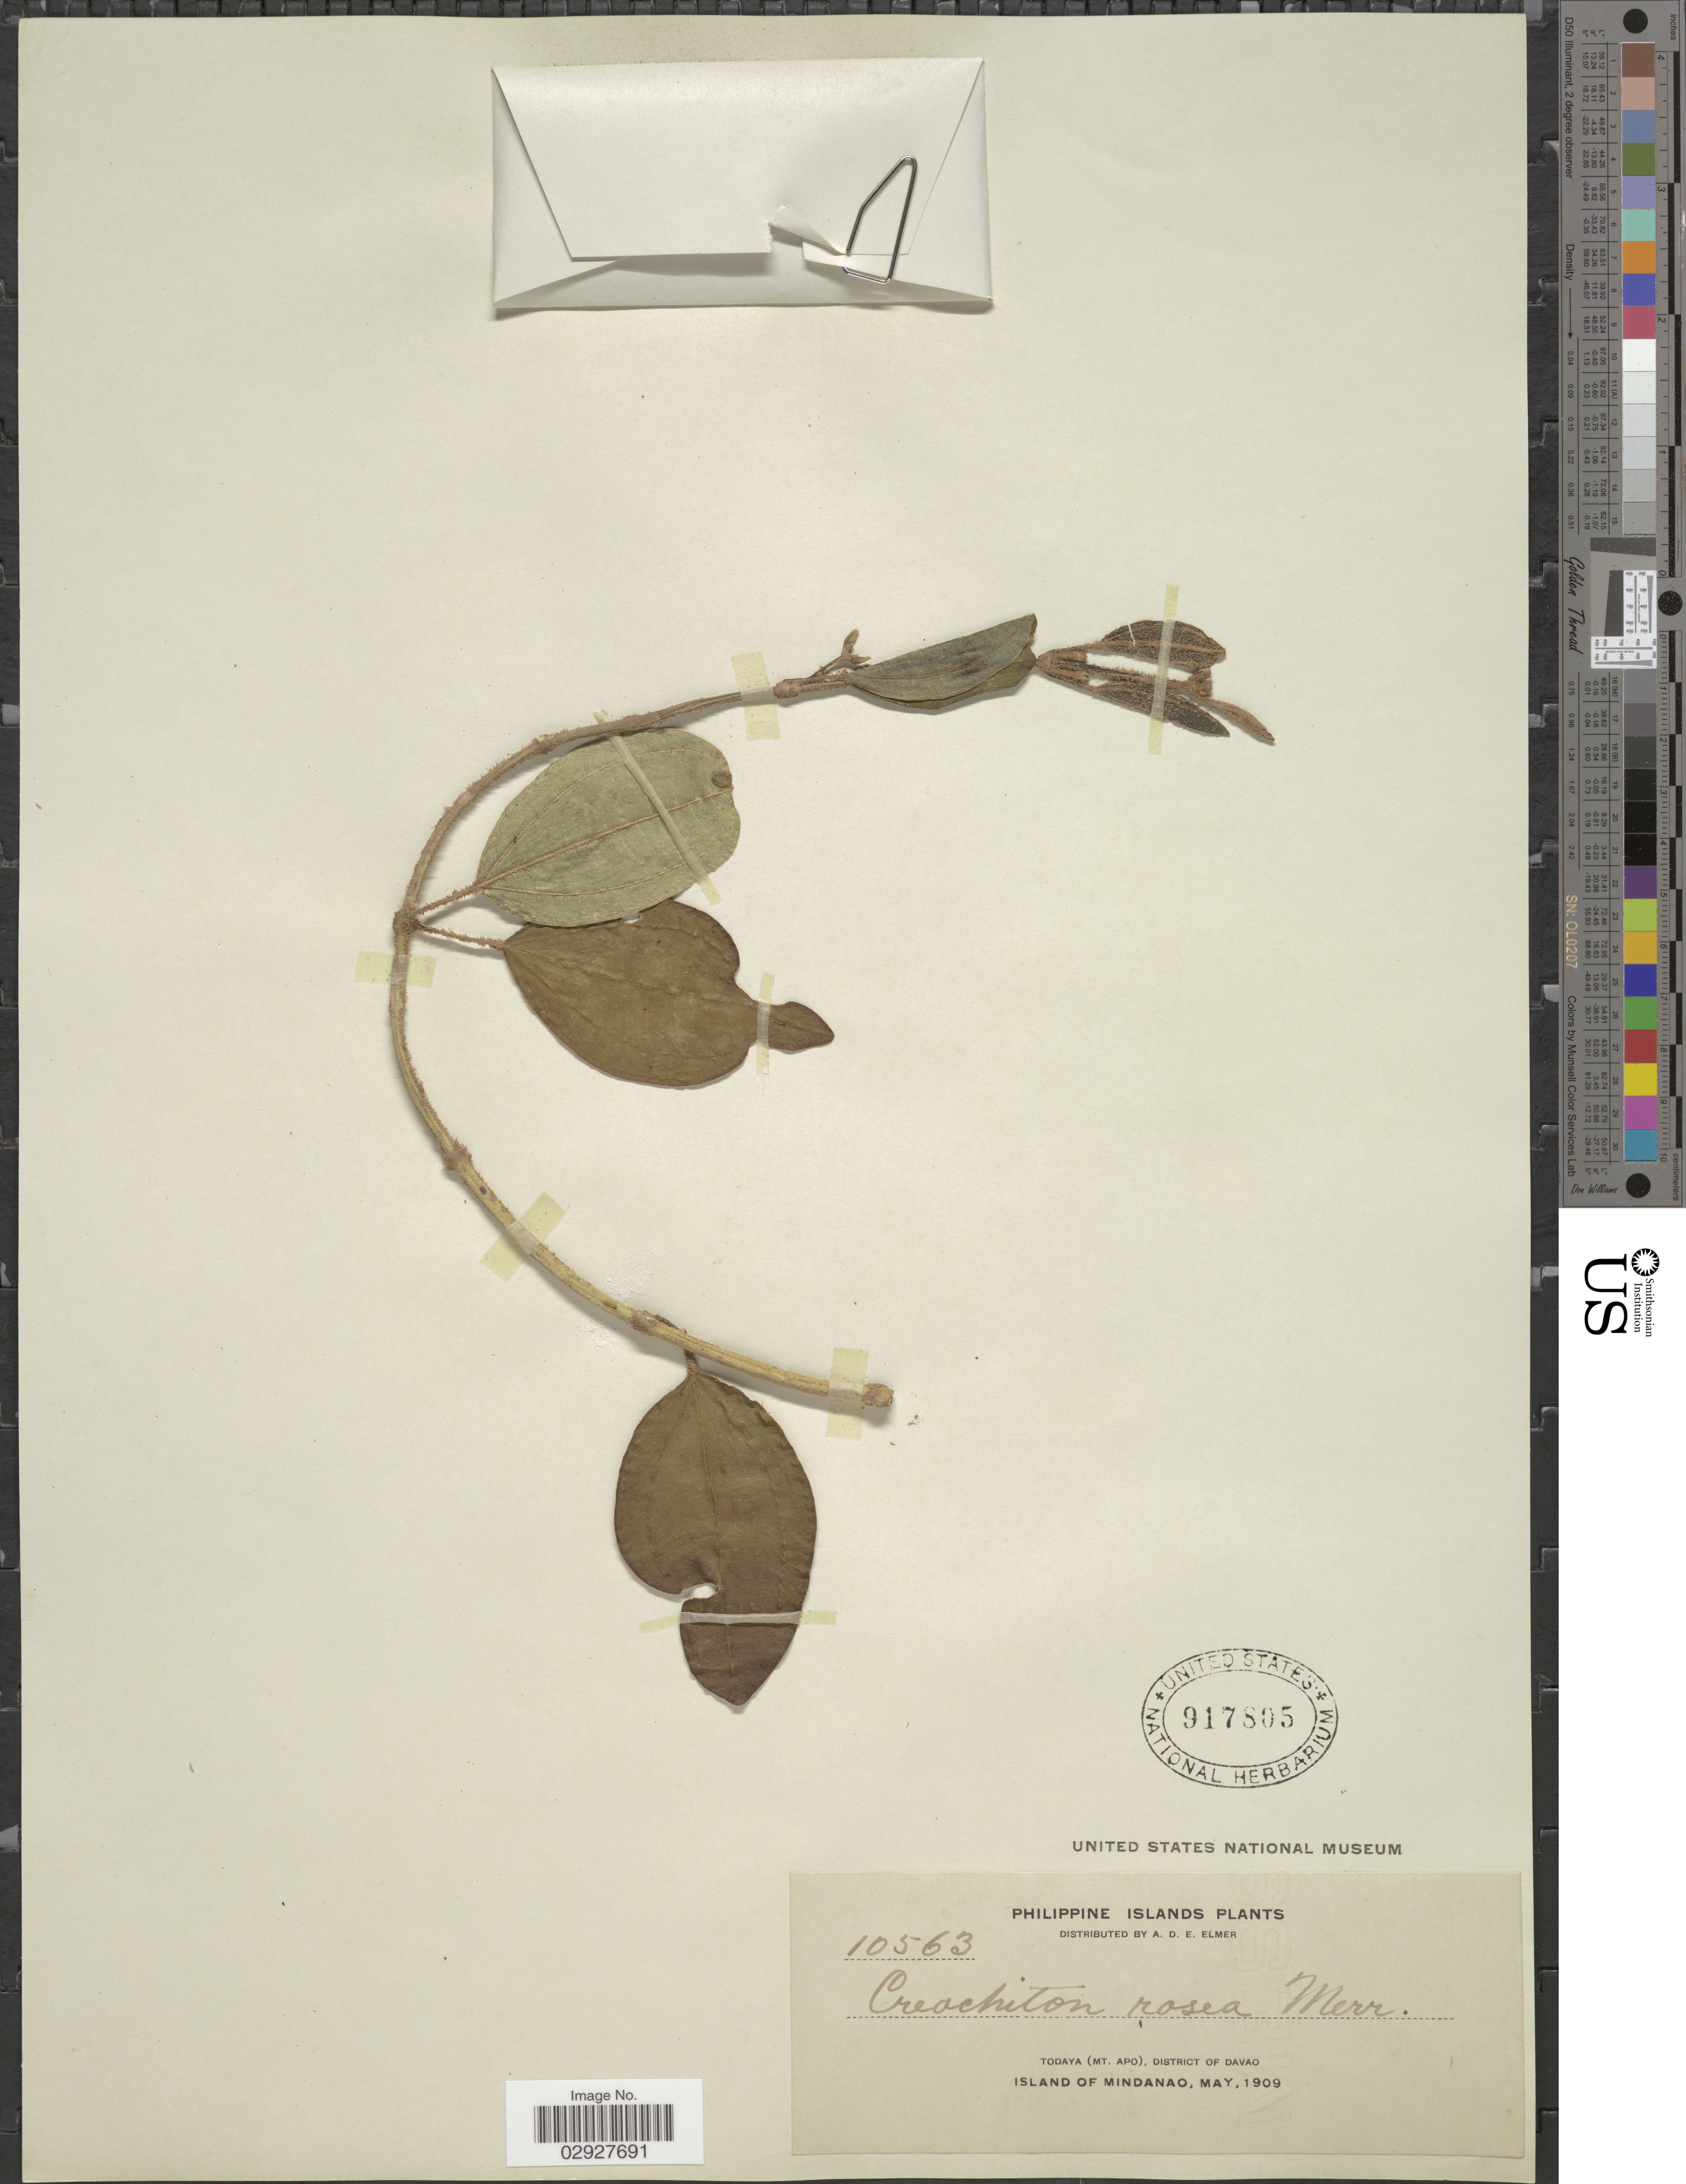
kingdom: Plantae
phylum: Tracheophyta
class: Magnoliopsida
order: Myrtales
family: Melastomataceae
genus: Creochiton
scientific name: Creochiton rosea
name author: Merr.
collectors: A. D. E. Elmer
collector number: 10563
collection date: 1909-05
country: Philippines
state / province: Davao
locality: Todaya (Mt. Apo), District of Davao, Island of Mindanao.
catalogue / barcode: US 917805